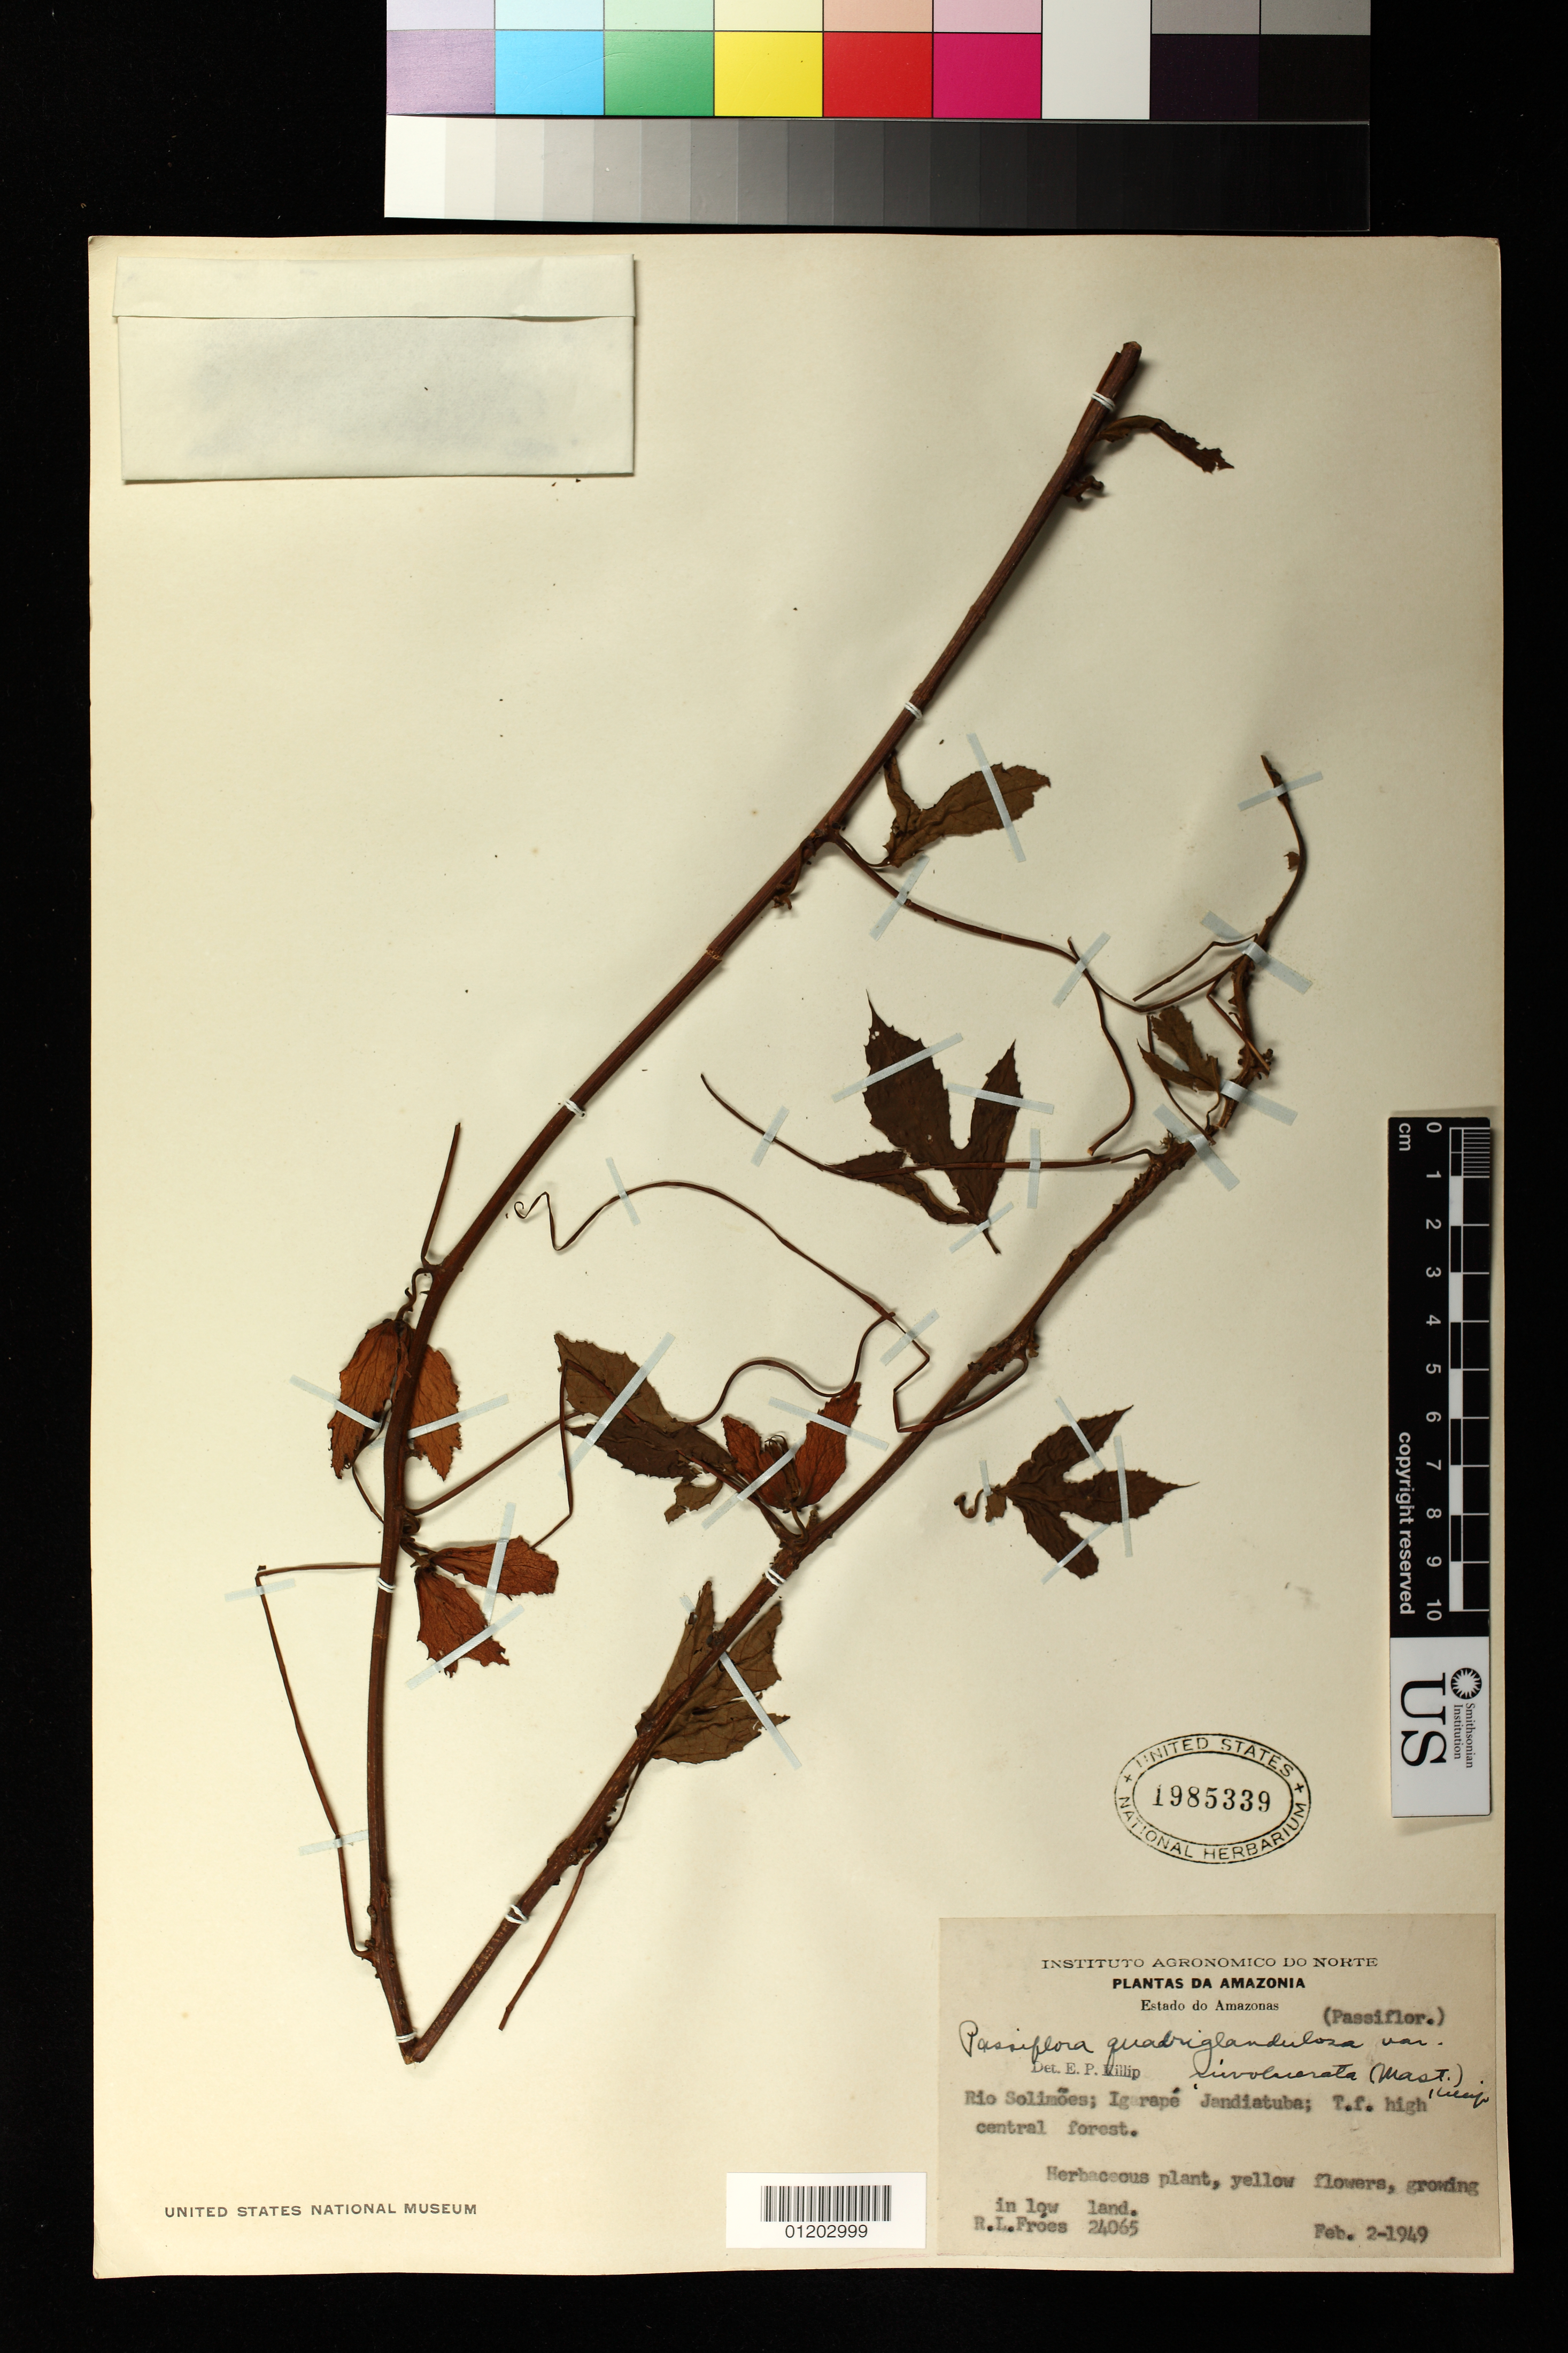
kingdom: Plantae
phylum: Tracheophyta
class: Magnoliopsida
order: Malpighiales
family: Passifloraceae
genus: Passiflora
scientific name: Passiflora quadriglandulosa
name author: Rodschied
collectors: R. L. Fróes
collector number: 24065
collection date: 1949-02-02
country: Brazil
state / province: Amazonas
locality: Rio Salamoes; Igarape Jandiatuba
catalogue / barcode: US 1985339